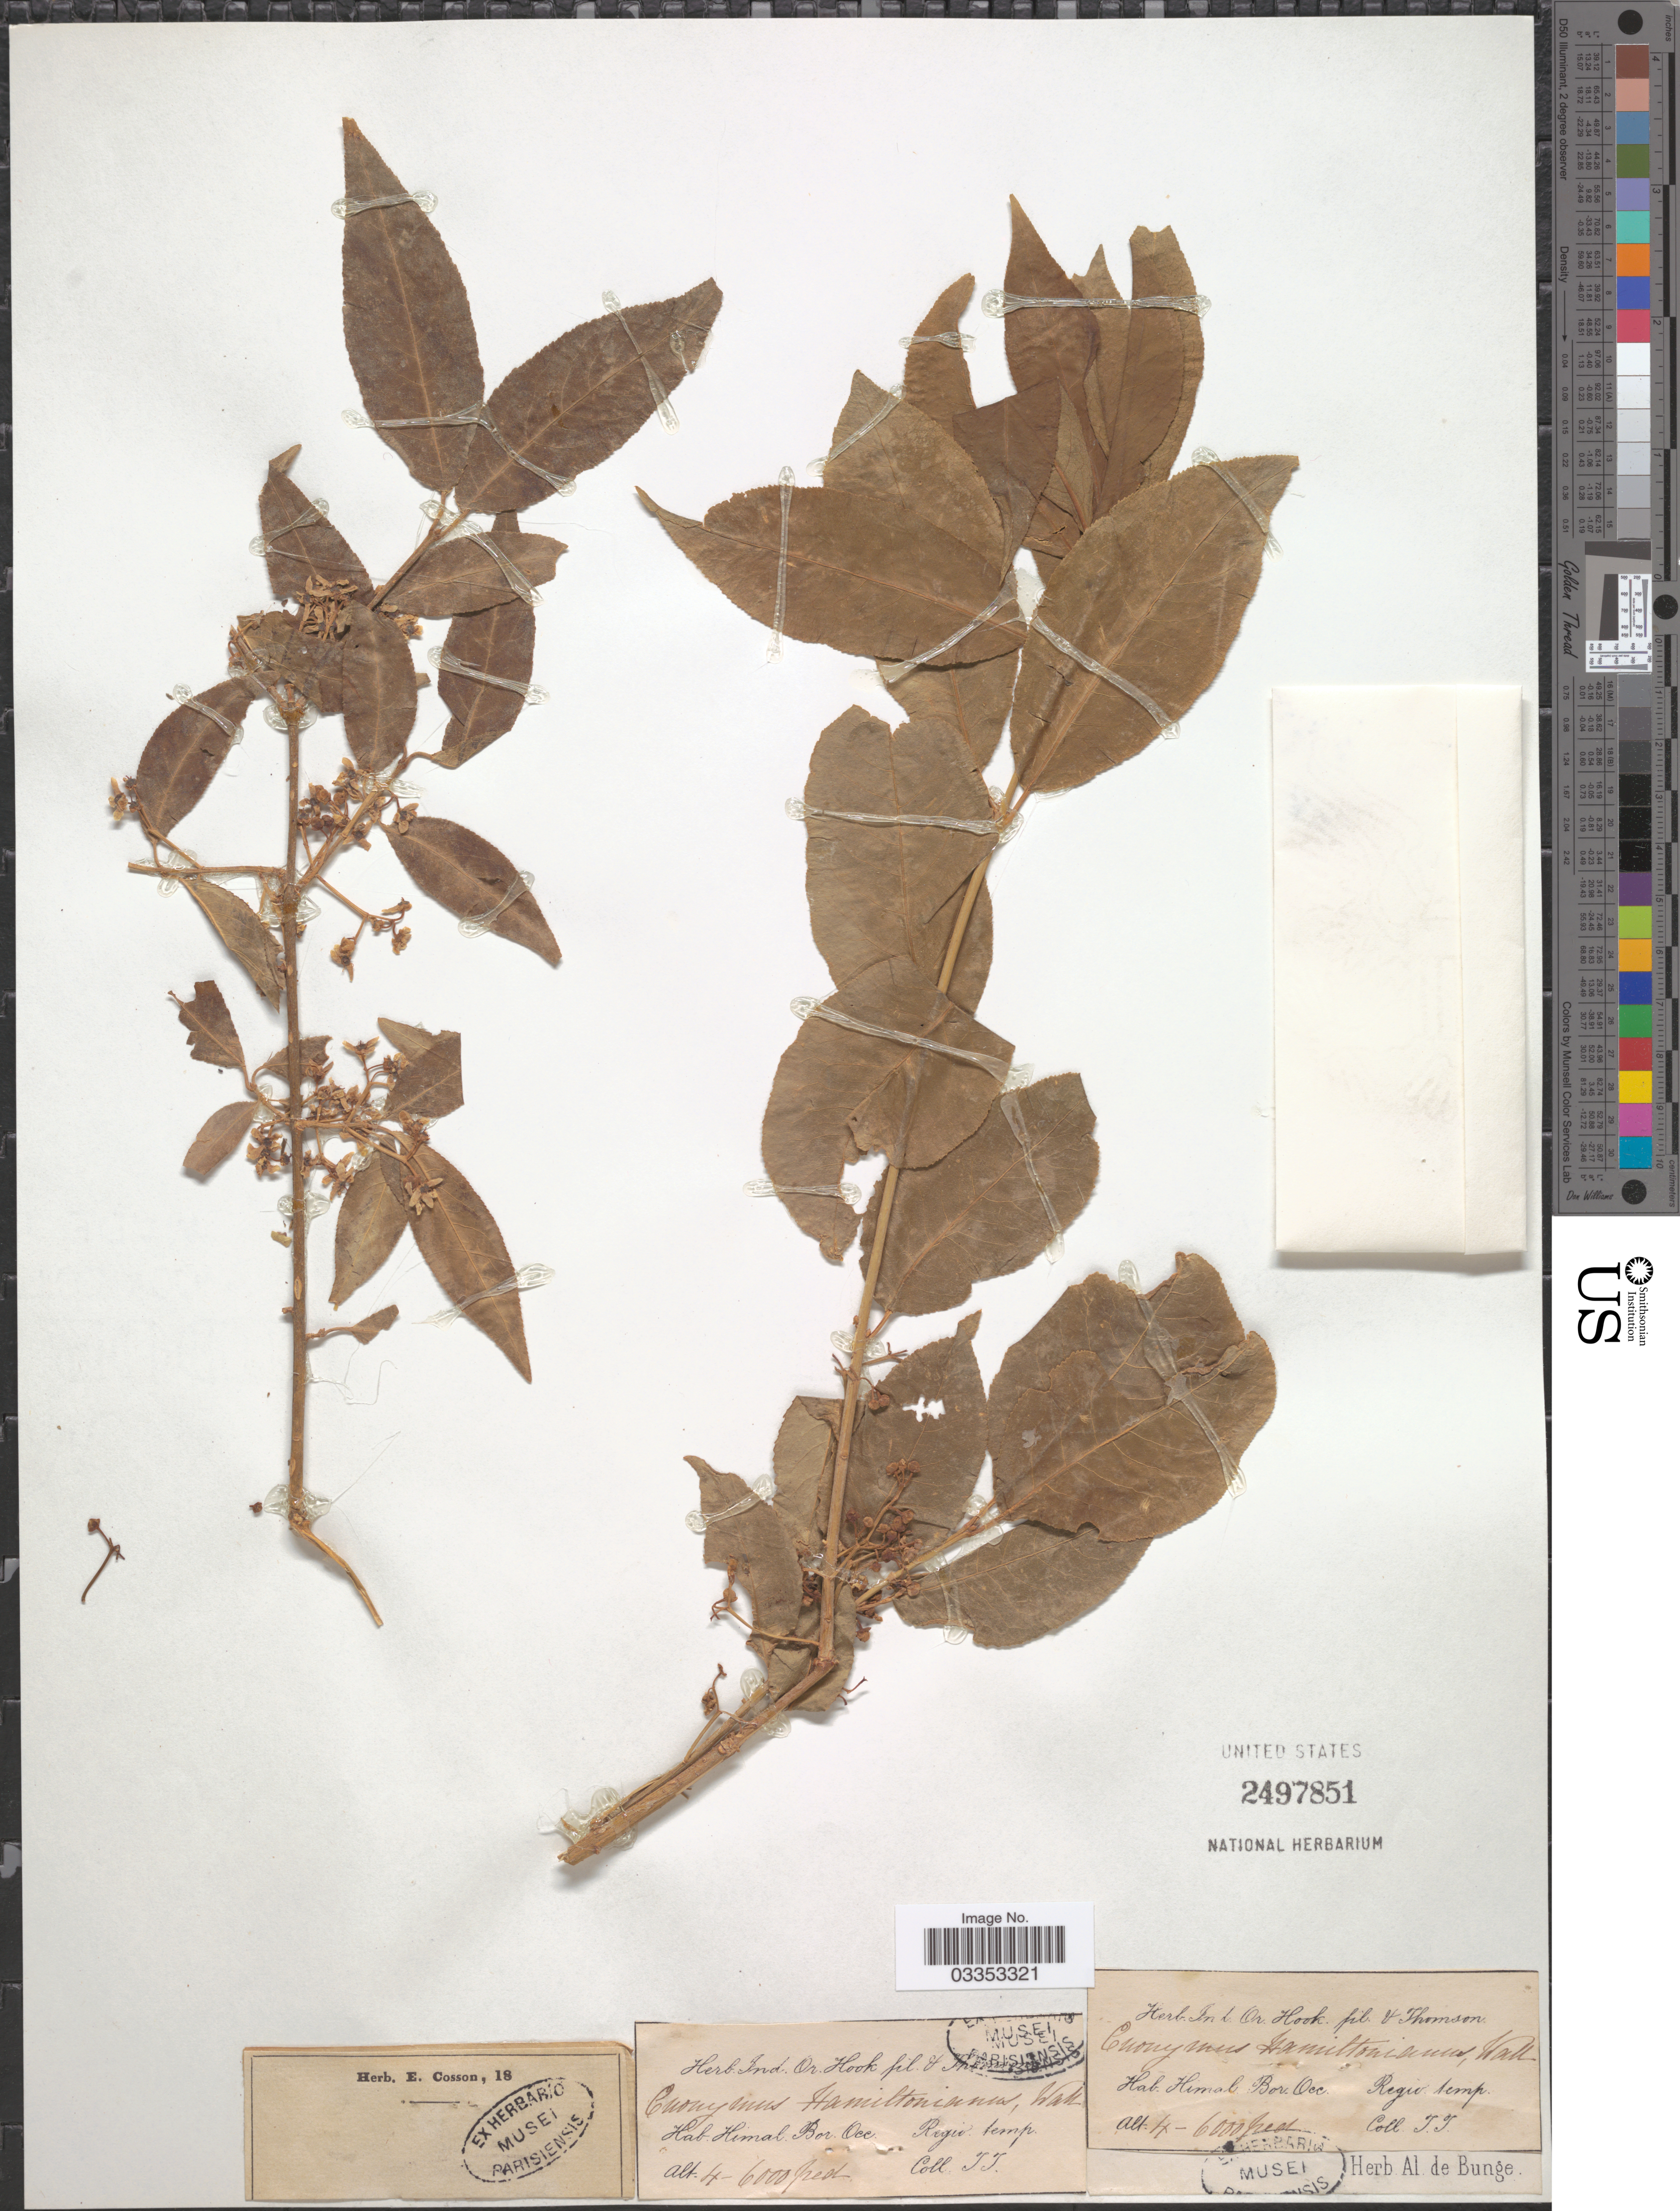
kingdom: Plantae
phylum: Tracheophyta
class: Magnoliopsida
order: Celastrales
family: Celastraceae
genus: Euonymus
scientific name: Euonymus hamiltonianus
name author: Wall.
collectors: T. Thomson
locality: Himal. Bor. Occ.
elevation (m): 1219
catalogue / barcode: US 2497851